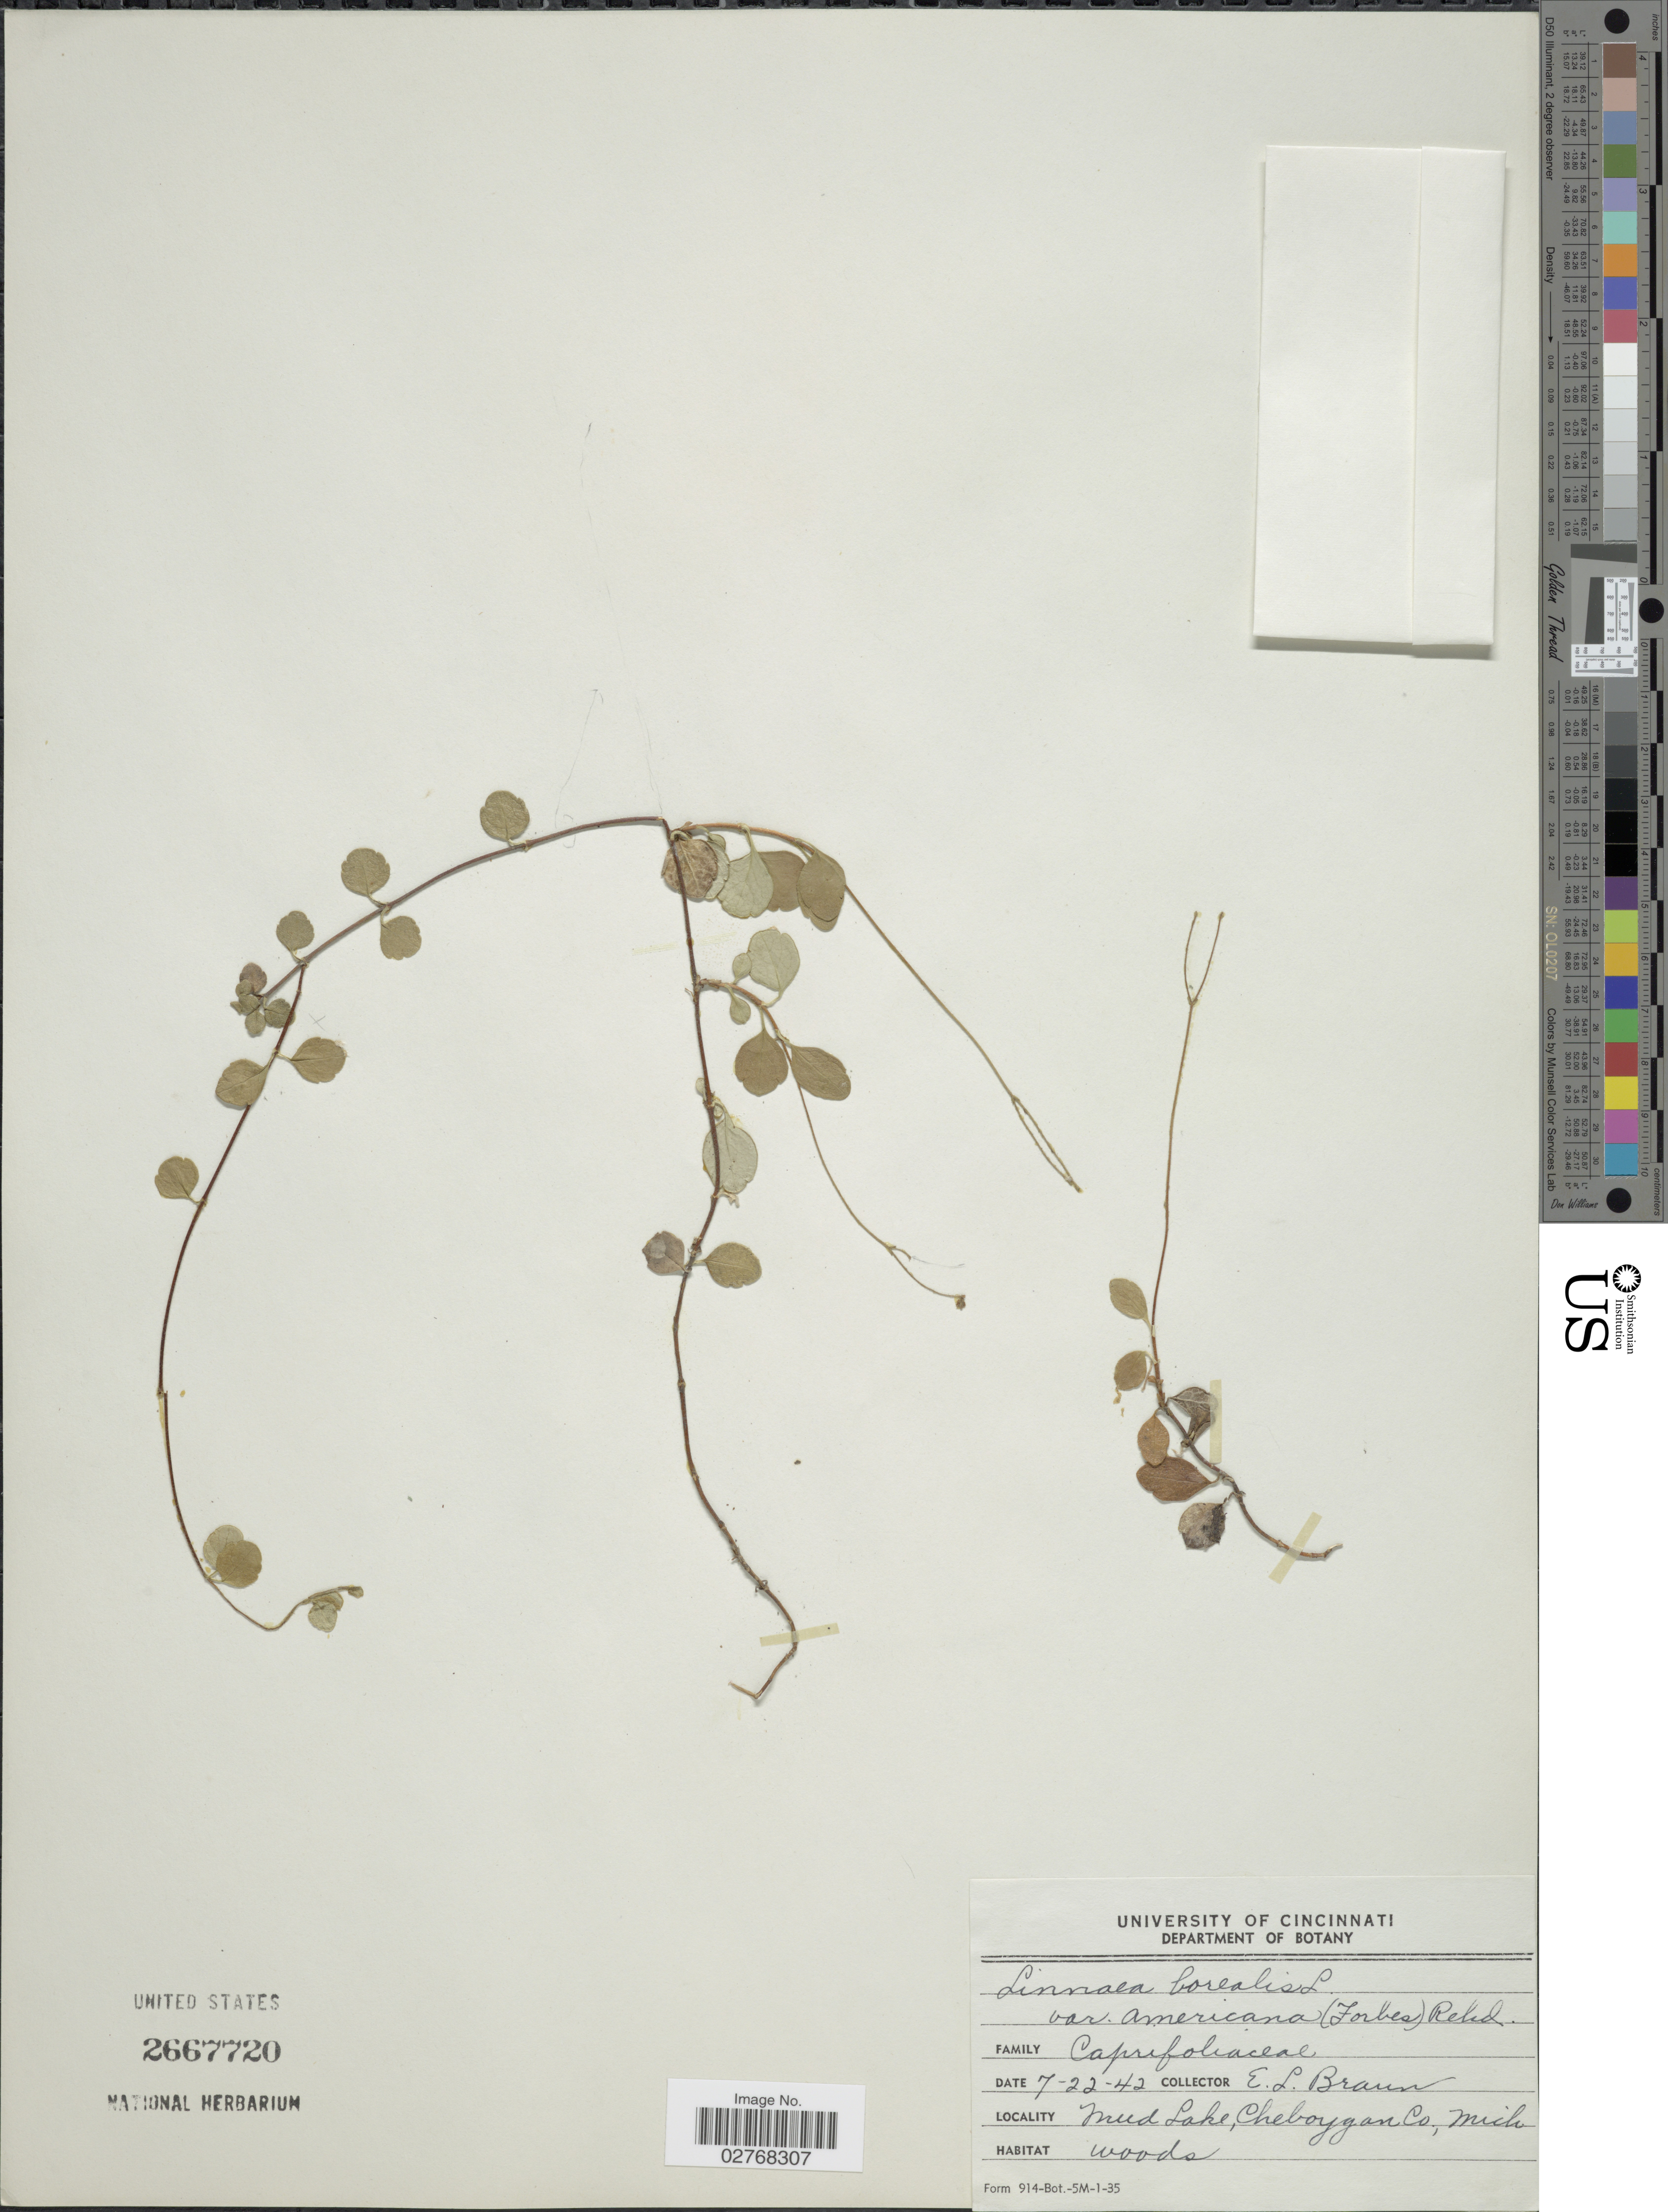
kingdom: Plantae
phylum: Tracheophyta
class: Magnoliopsida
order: Dipsacales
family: Caprifoliaceae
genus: Linnaea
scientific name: Linnaea borealis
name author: L.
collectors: E. L. Braun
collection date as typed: Transcribed d/m/y: 22/7/42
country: United States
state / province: Michigan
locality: Mud Lake, Cheboygan Co.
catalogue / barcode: US 2667720